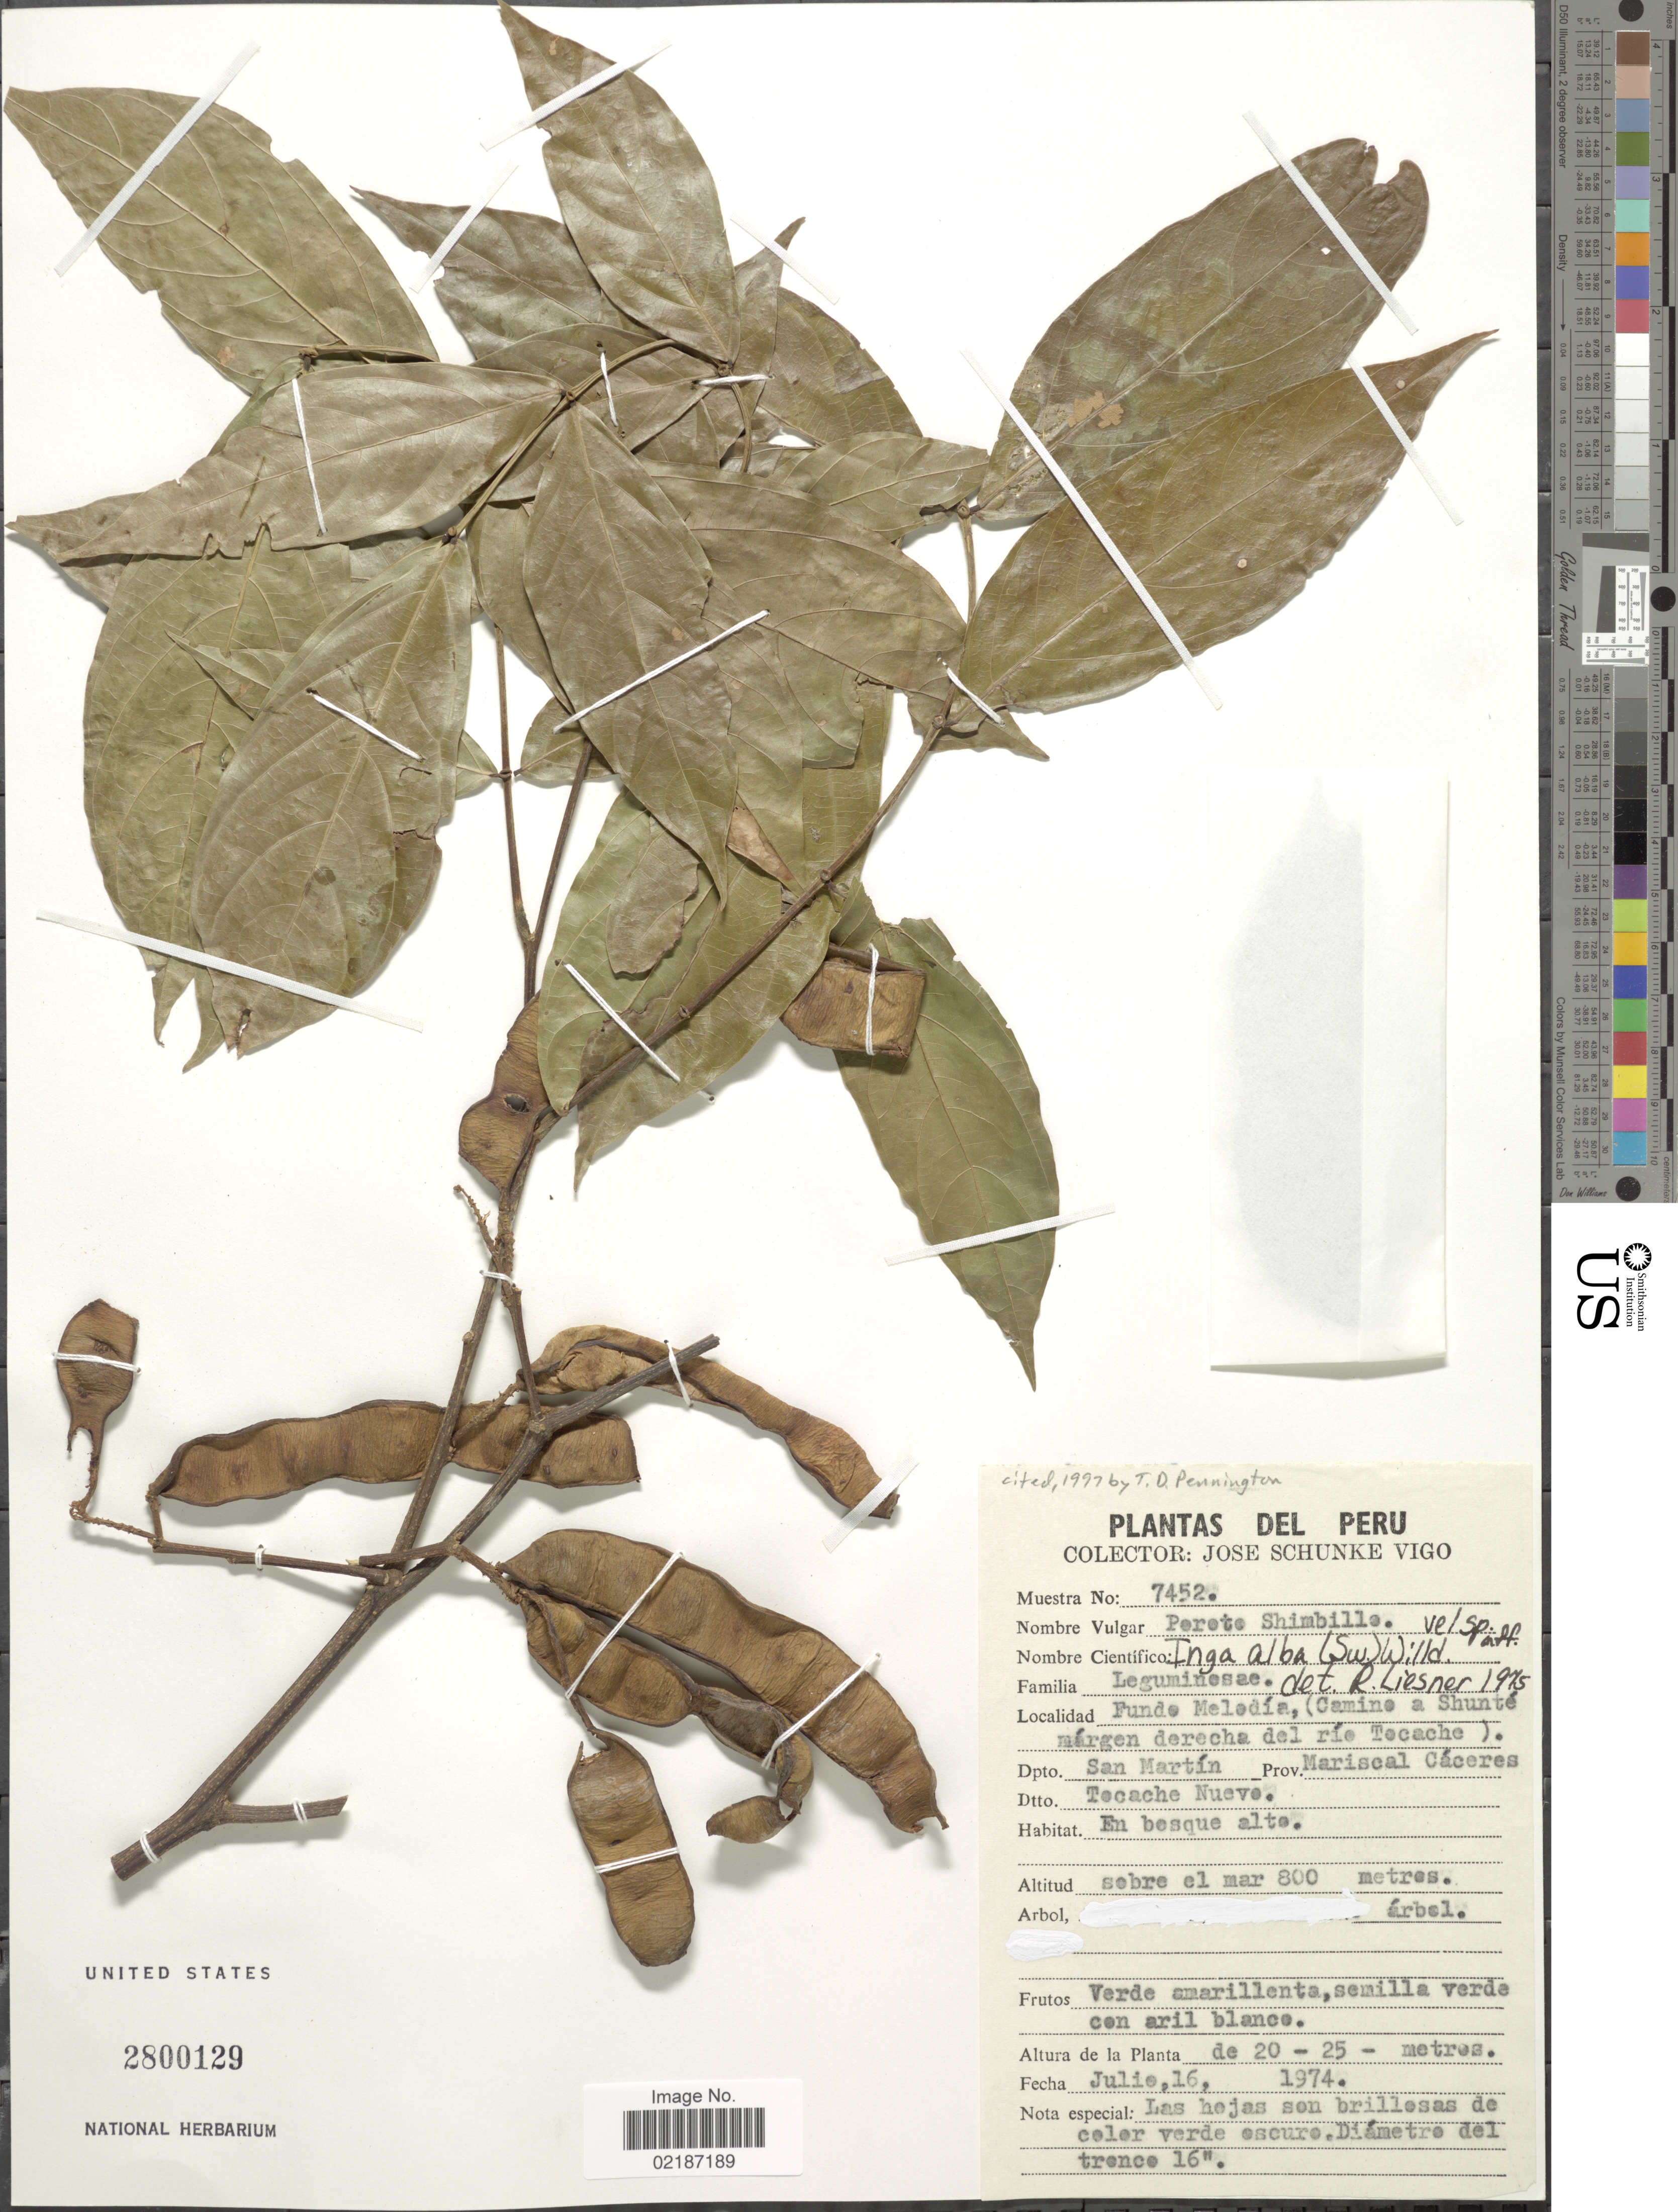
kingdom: Plantae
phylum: Tracheophyta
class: Magnoliopsida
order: Fabales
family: Fabaceae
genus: Inga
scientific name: Inga alba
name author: (Sw.) Willd.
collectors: J. Schunke Vigo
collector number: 7452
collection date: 1974-07-16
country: Peru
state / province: San Martín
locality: Fundo Melodía, (Camino a Shunté márgen derecha del río Tocache), Dtto. Tocache Nuevo, Prov. Mariscal Cáceres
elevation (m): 800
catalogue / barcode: US 2800129